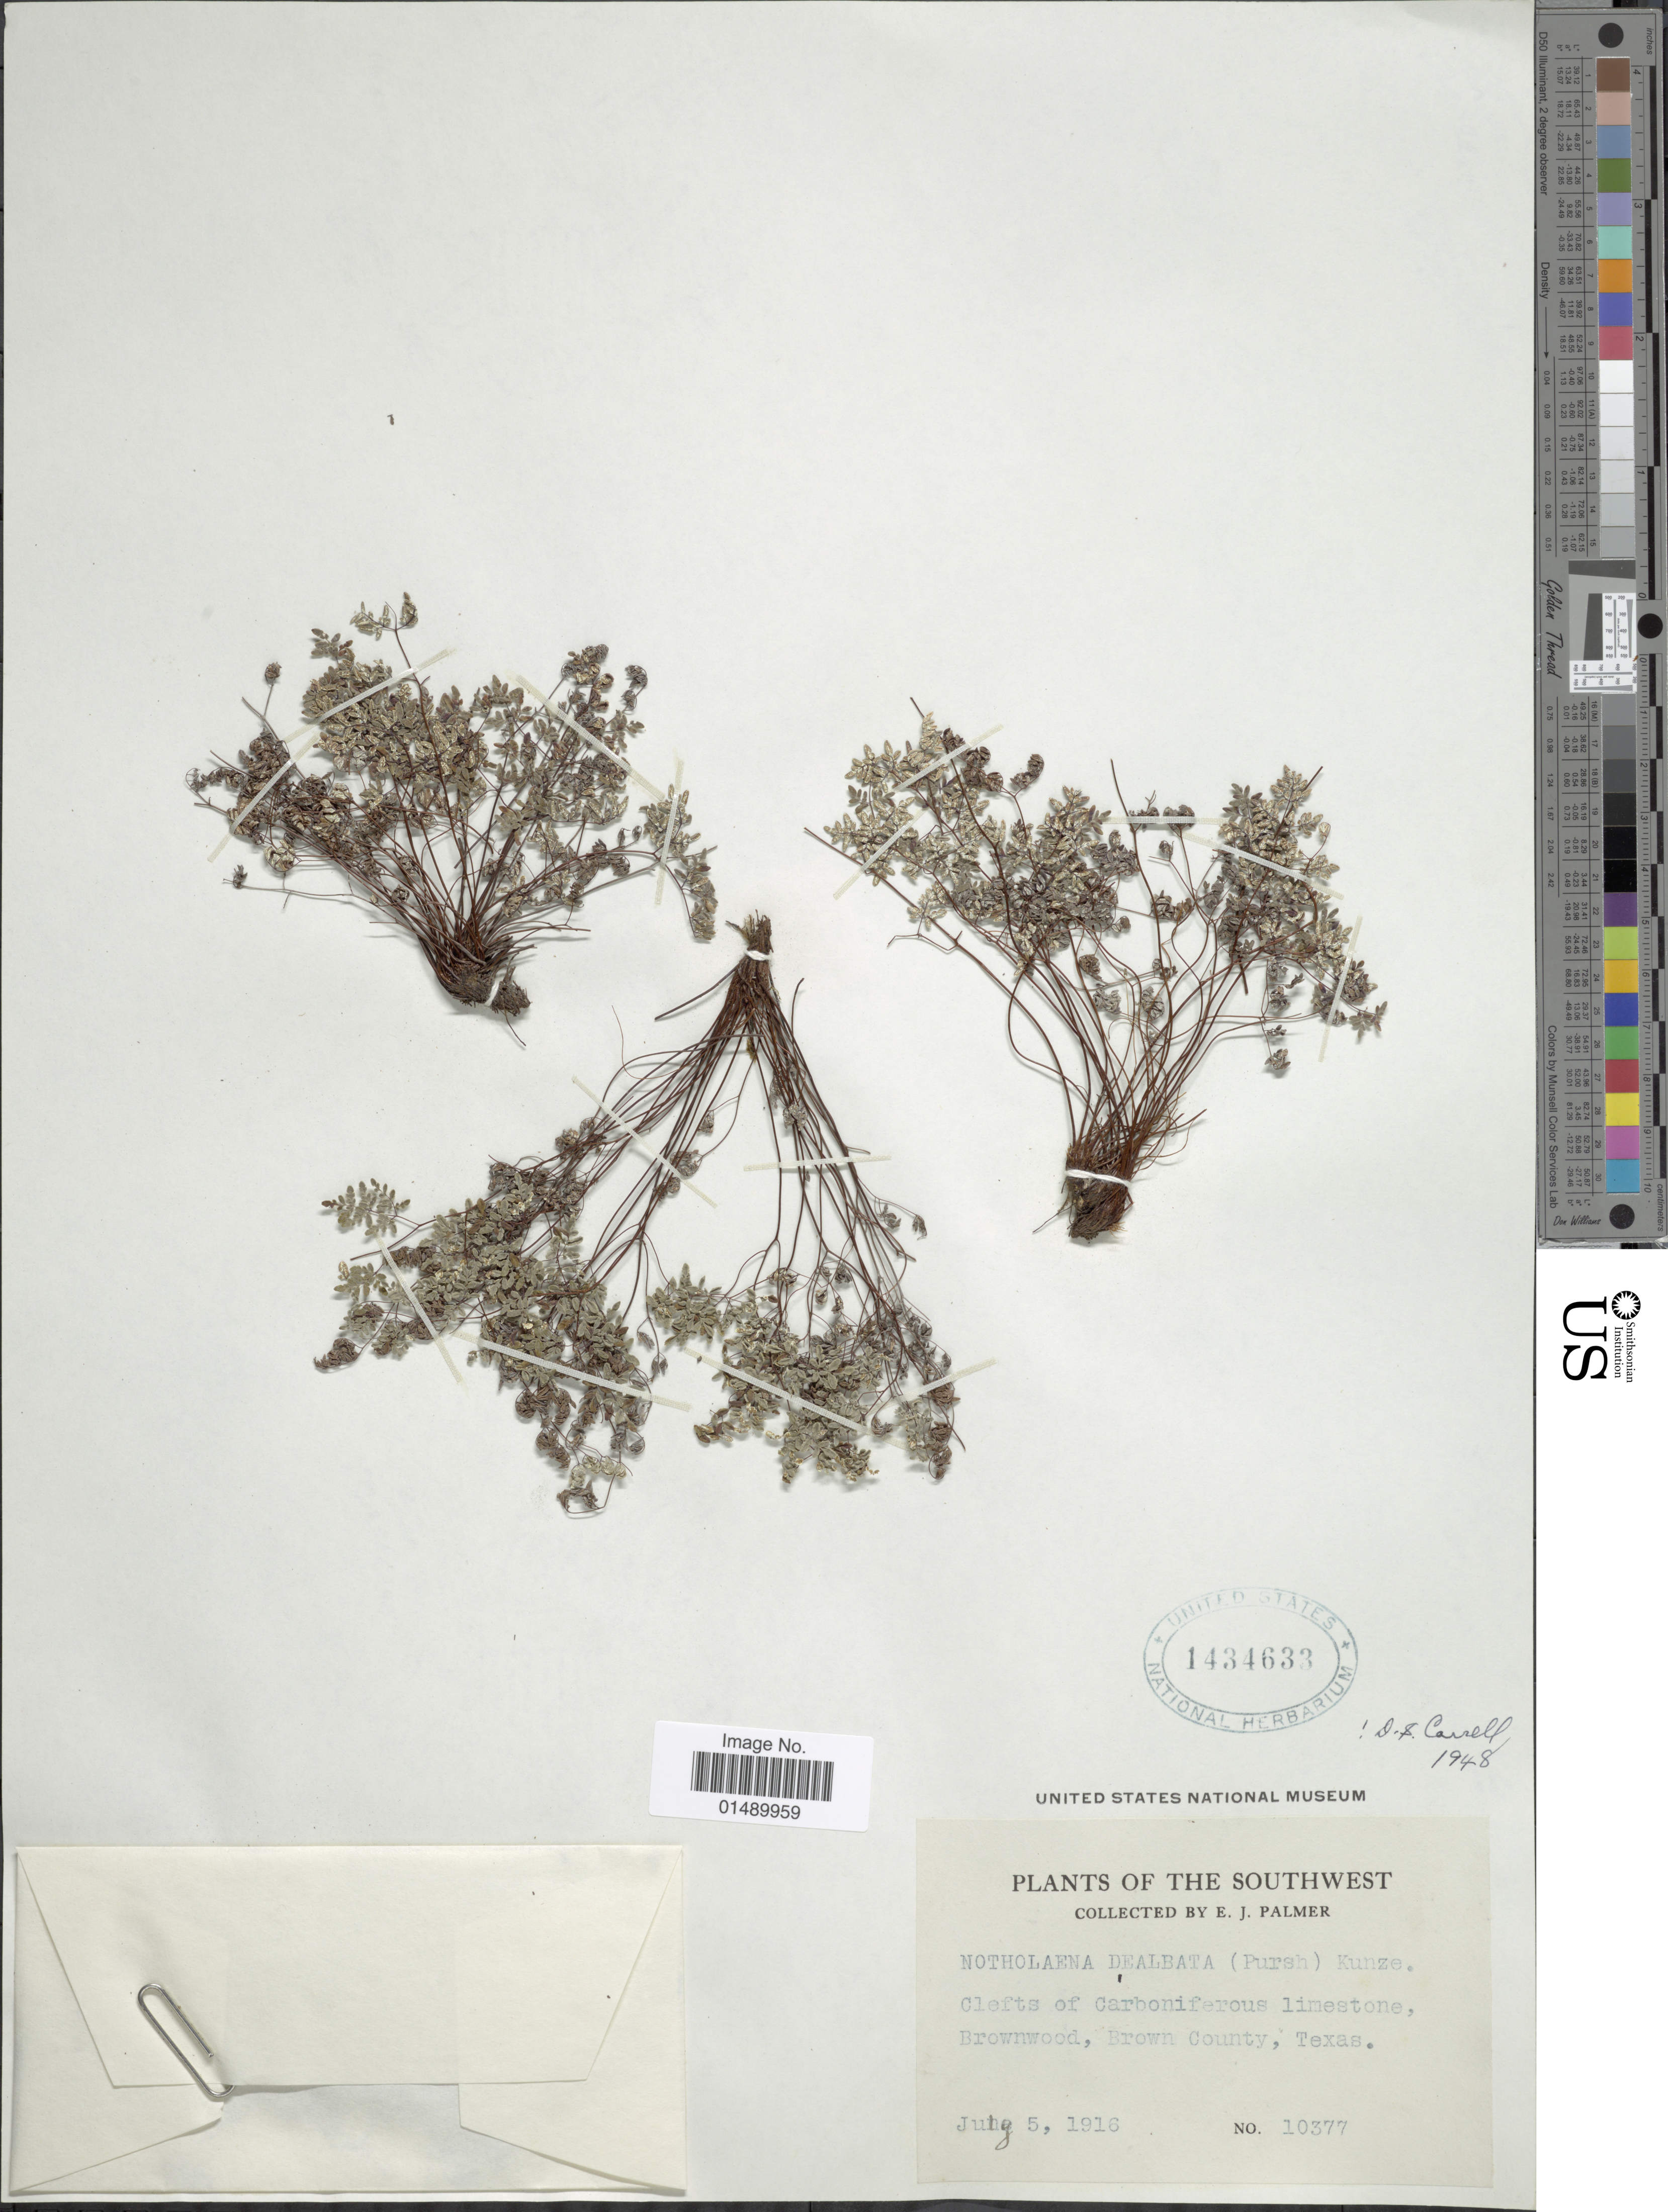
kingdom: Plantae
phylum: Tracheophyta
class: Polypodiopsida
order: Polypodiales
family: Pteridaceae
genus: Argyrochosma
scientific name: Argyrochosma dealbata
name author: (Pursh) Windham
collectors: E. J. Palmer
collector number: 10377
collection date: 1916-07-05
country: United States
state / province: Texas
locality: Southwest, Brownwood, brown County, Texas.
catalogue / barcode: US 1434633